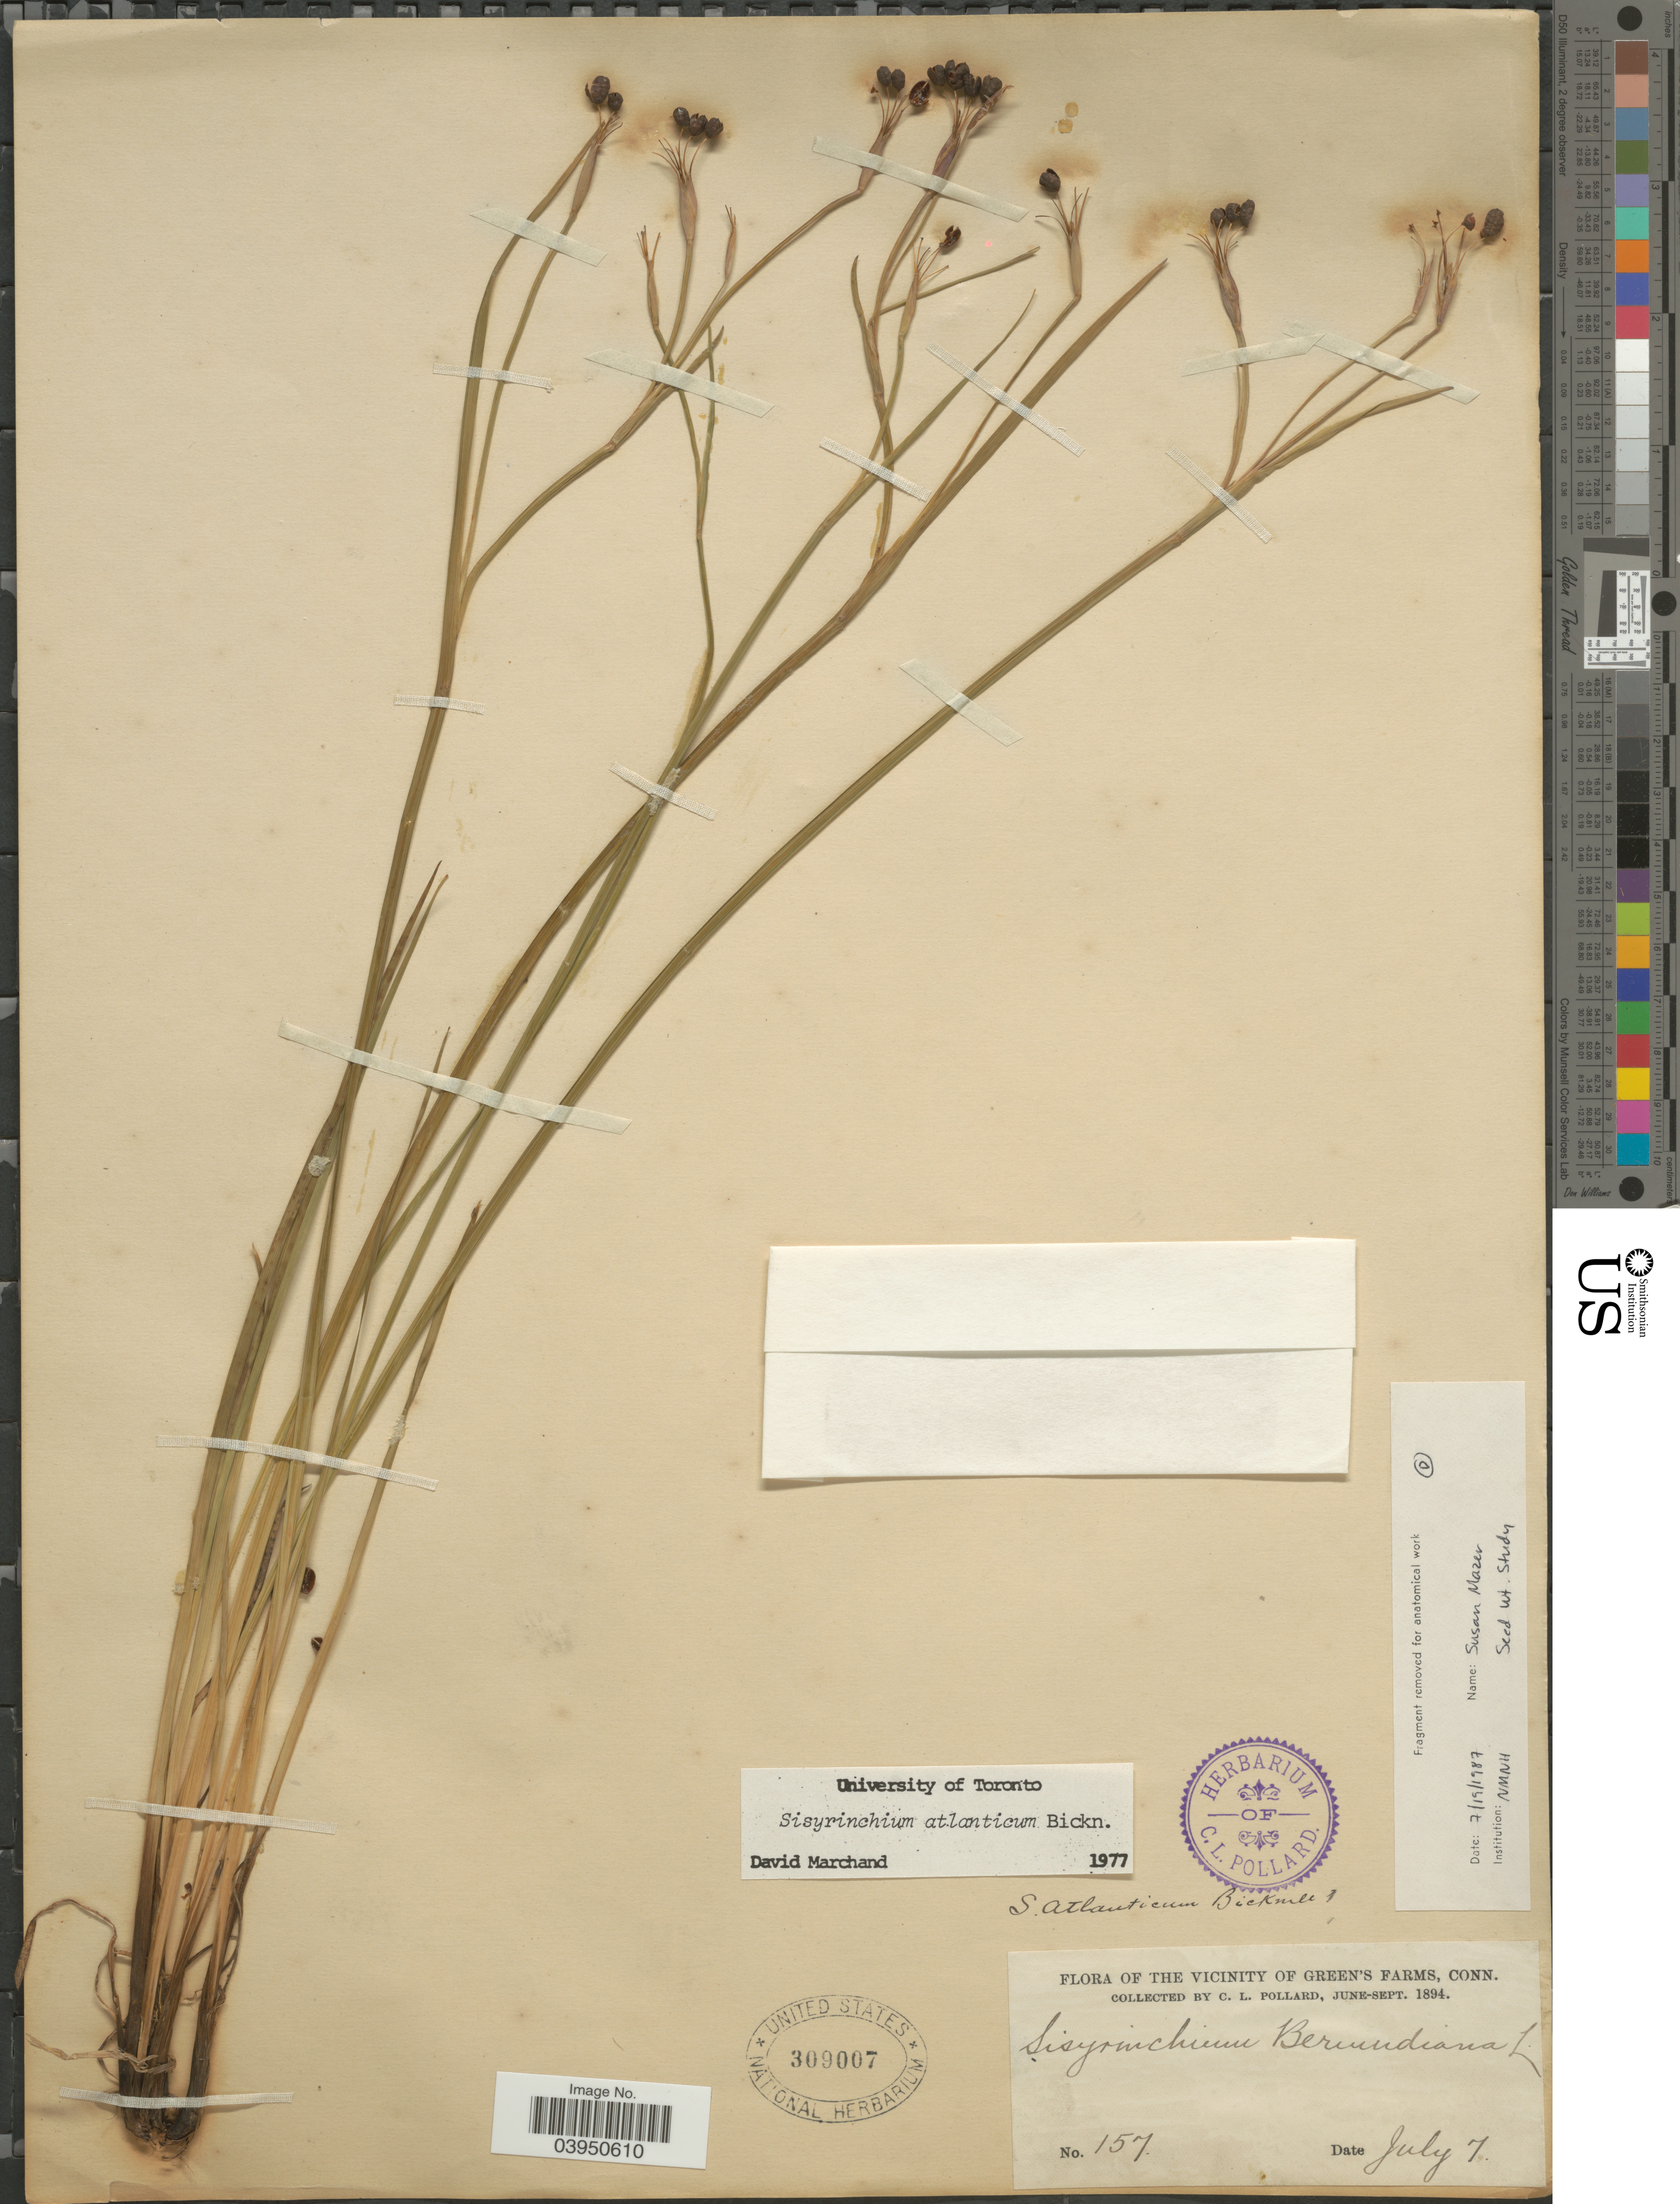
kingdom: Plantae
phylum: Tracheophyta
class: Liliopsida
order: Asparagales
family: Iridaceae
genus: Sisyrinchium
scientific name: Sisyrinchium atlanticum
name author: E.P. Bicknell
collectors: C. L. Pollard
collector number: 157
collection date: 1894-07-07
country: United States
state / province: Connecticut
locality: The vicinity of Green's Farms.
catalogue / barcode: US 309007